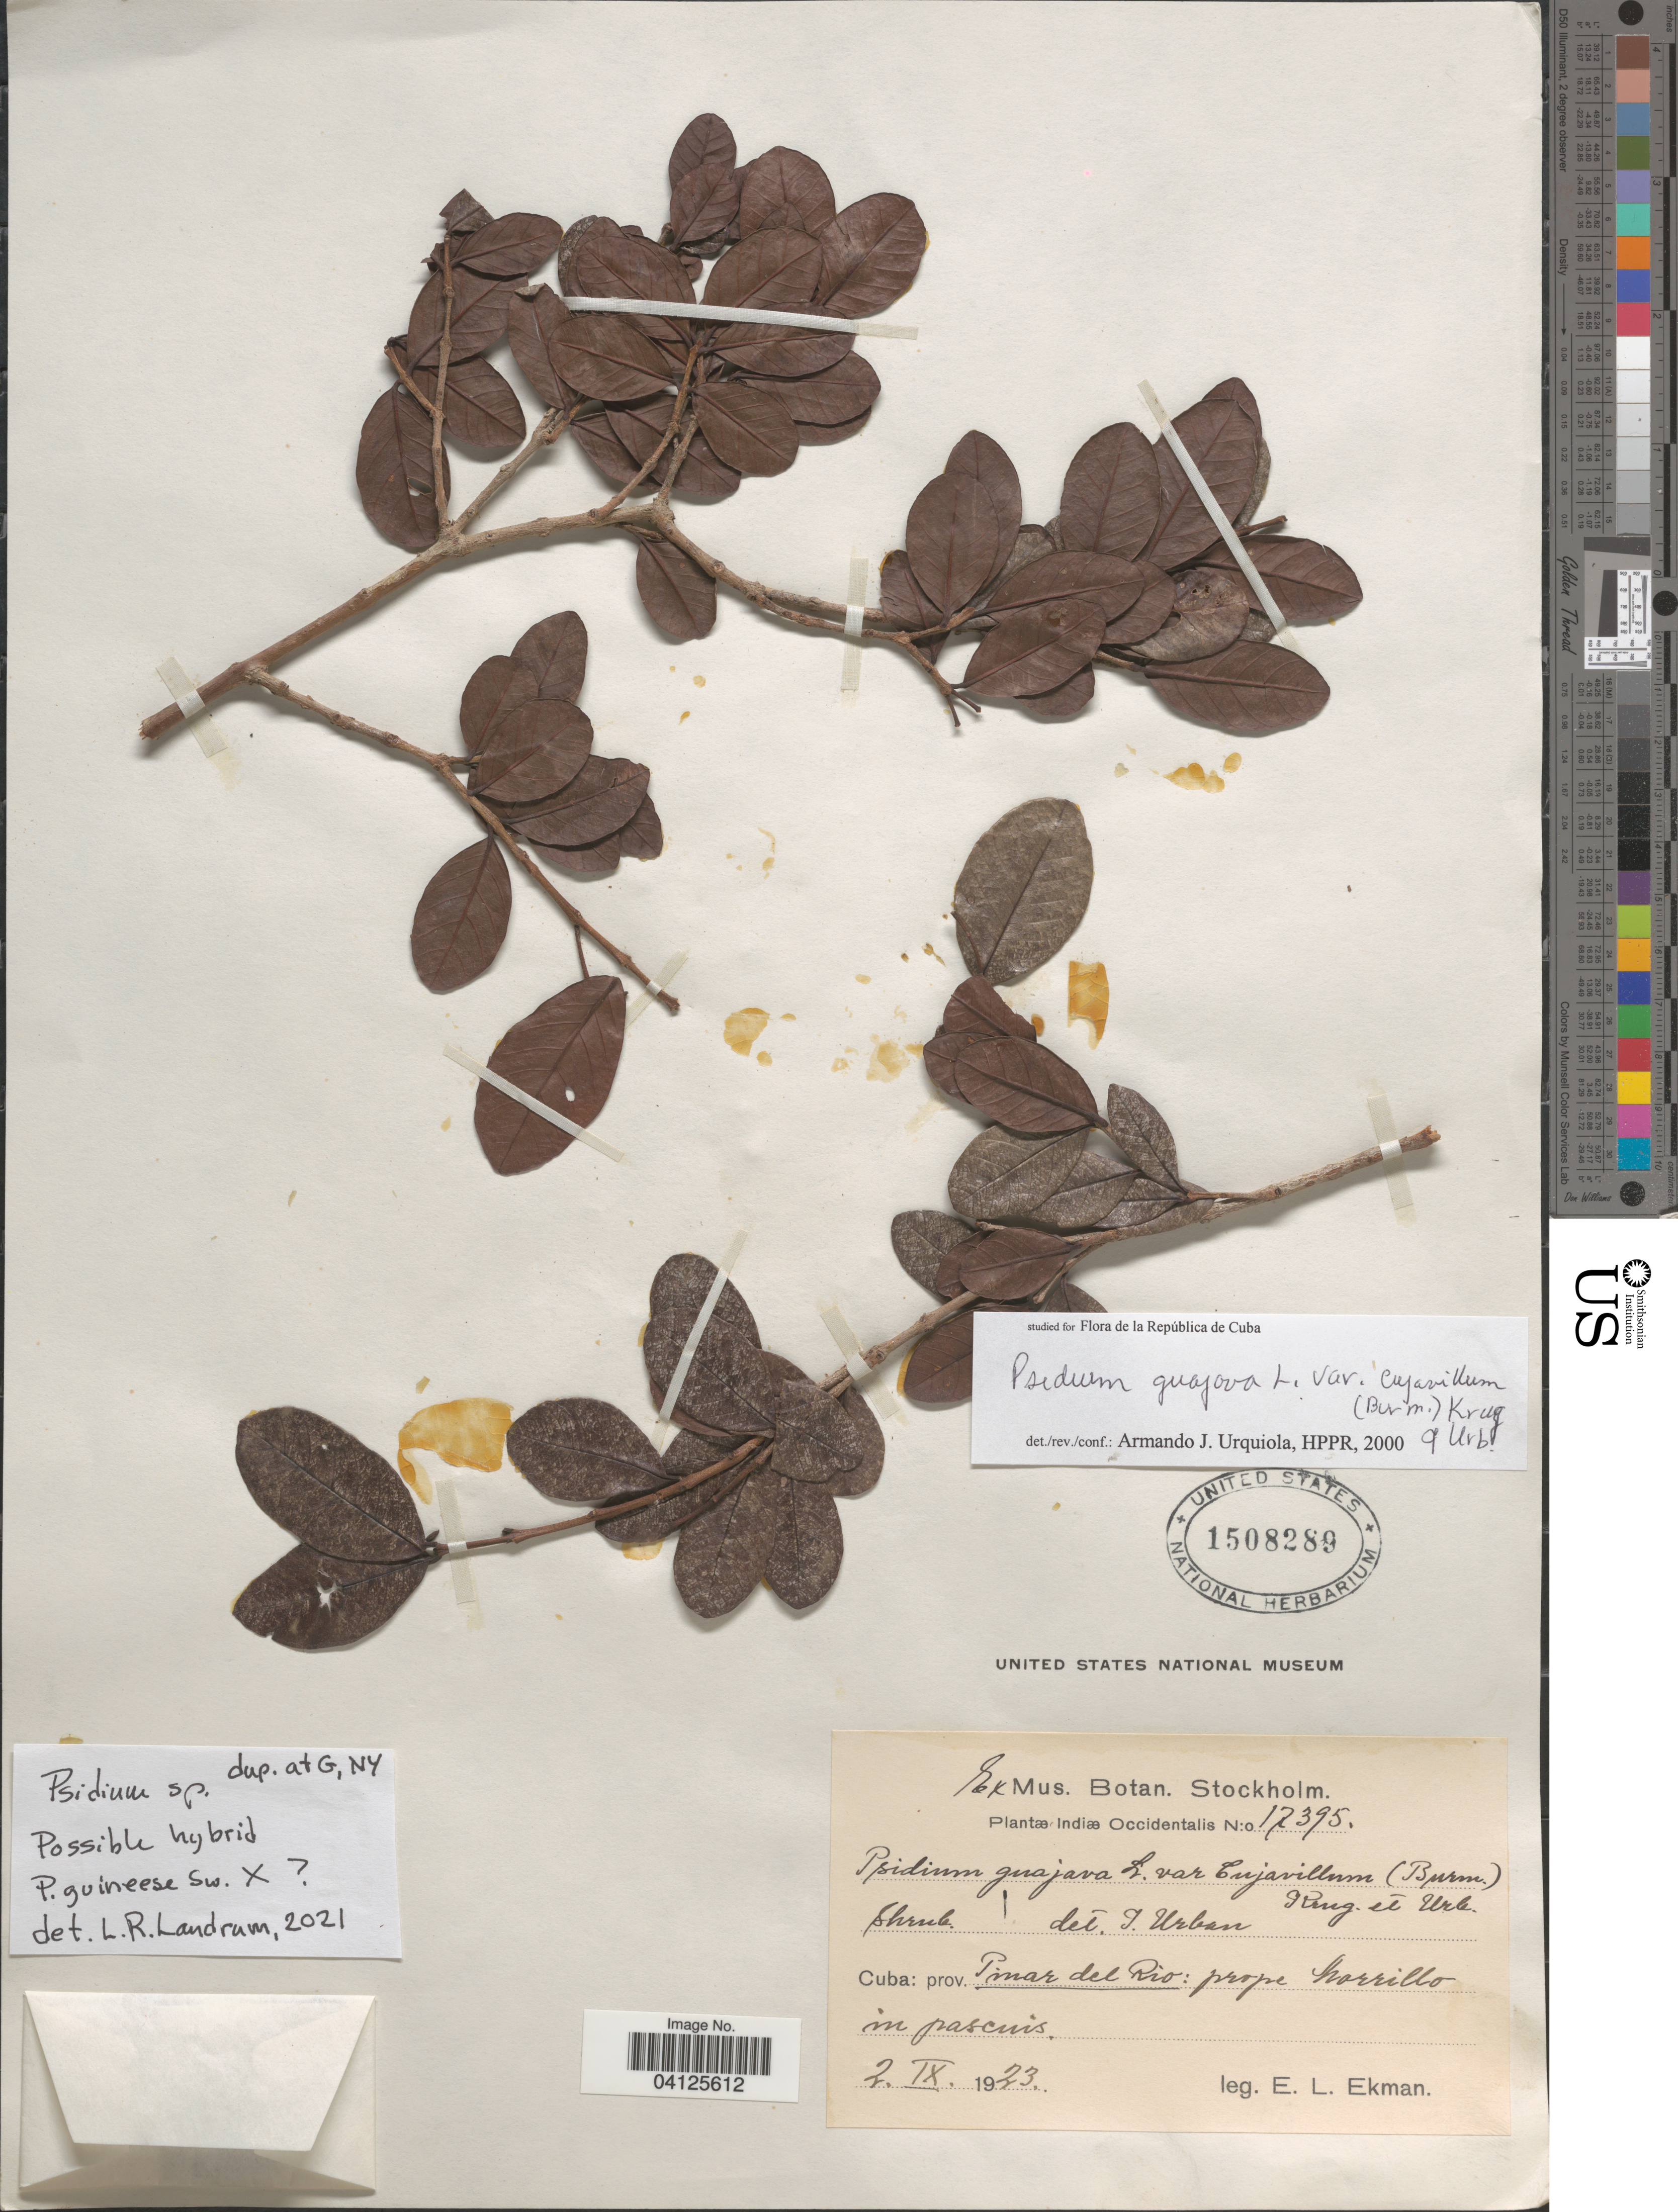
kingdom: Plantae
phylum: Tracheophyta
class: Magnoliopsida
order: Myrtales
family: Myrtaceae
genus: Psidium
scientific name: Psidium sp.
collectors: E. L. Ekman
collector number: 17395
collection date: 1923-09-02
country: Cuba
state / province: Pinar del Río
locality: Indiæ Occidentalis. Prope Morrillo in pascuis.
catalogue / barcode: US 1508289